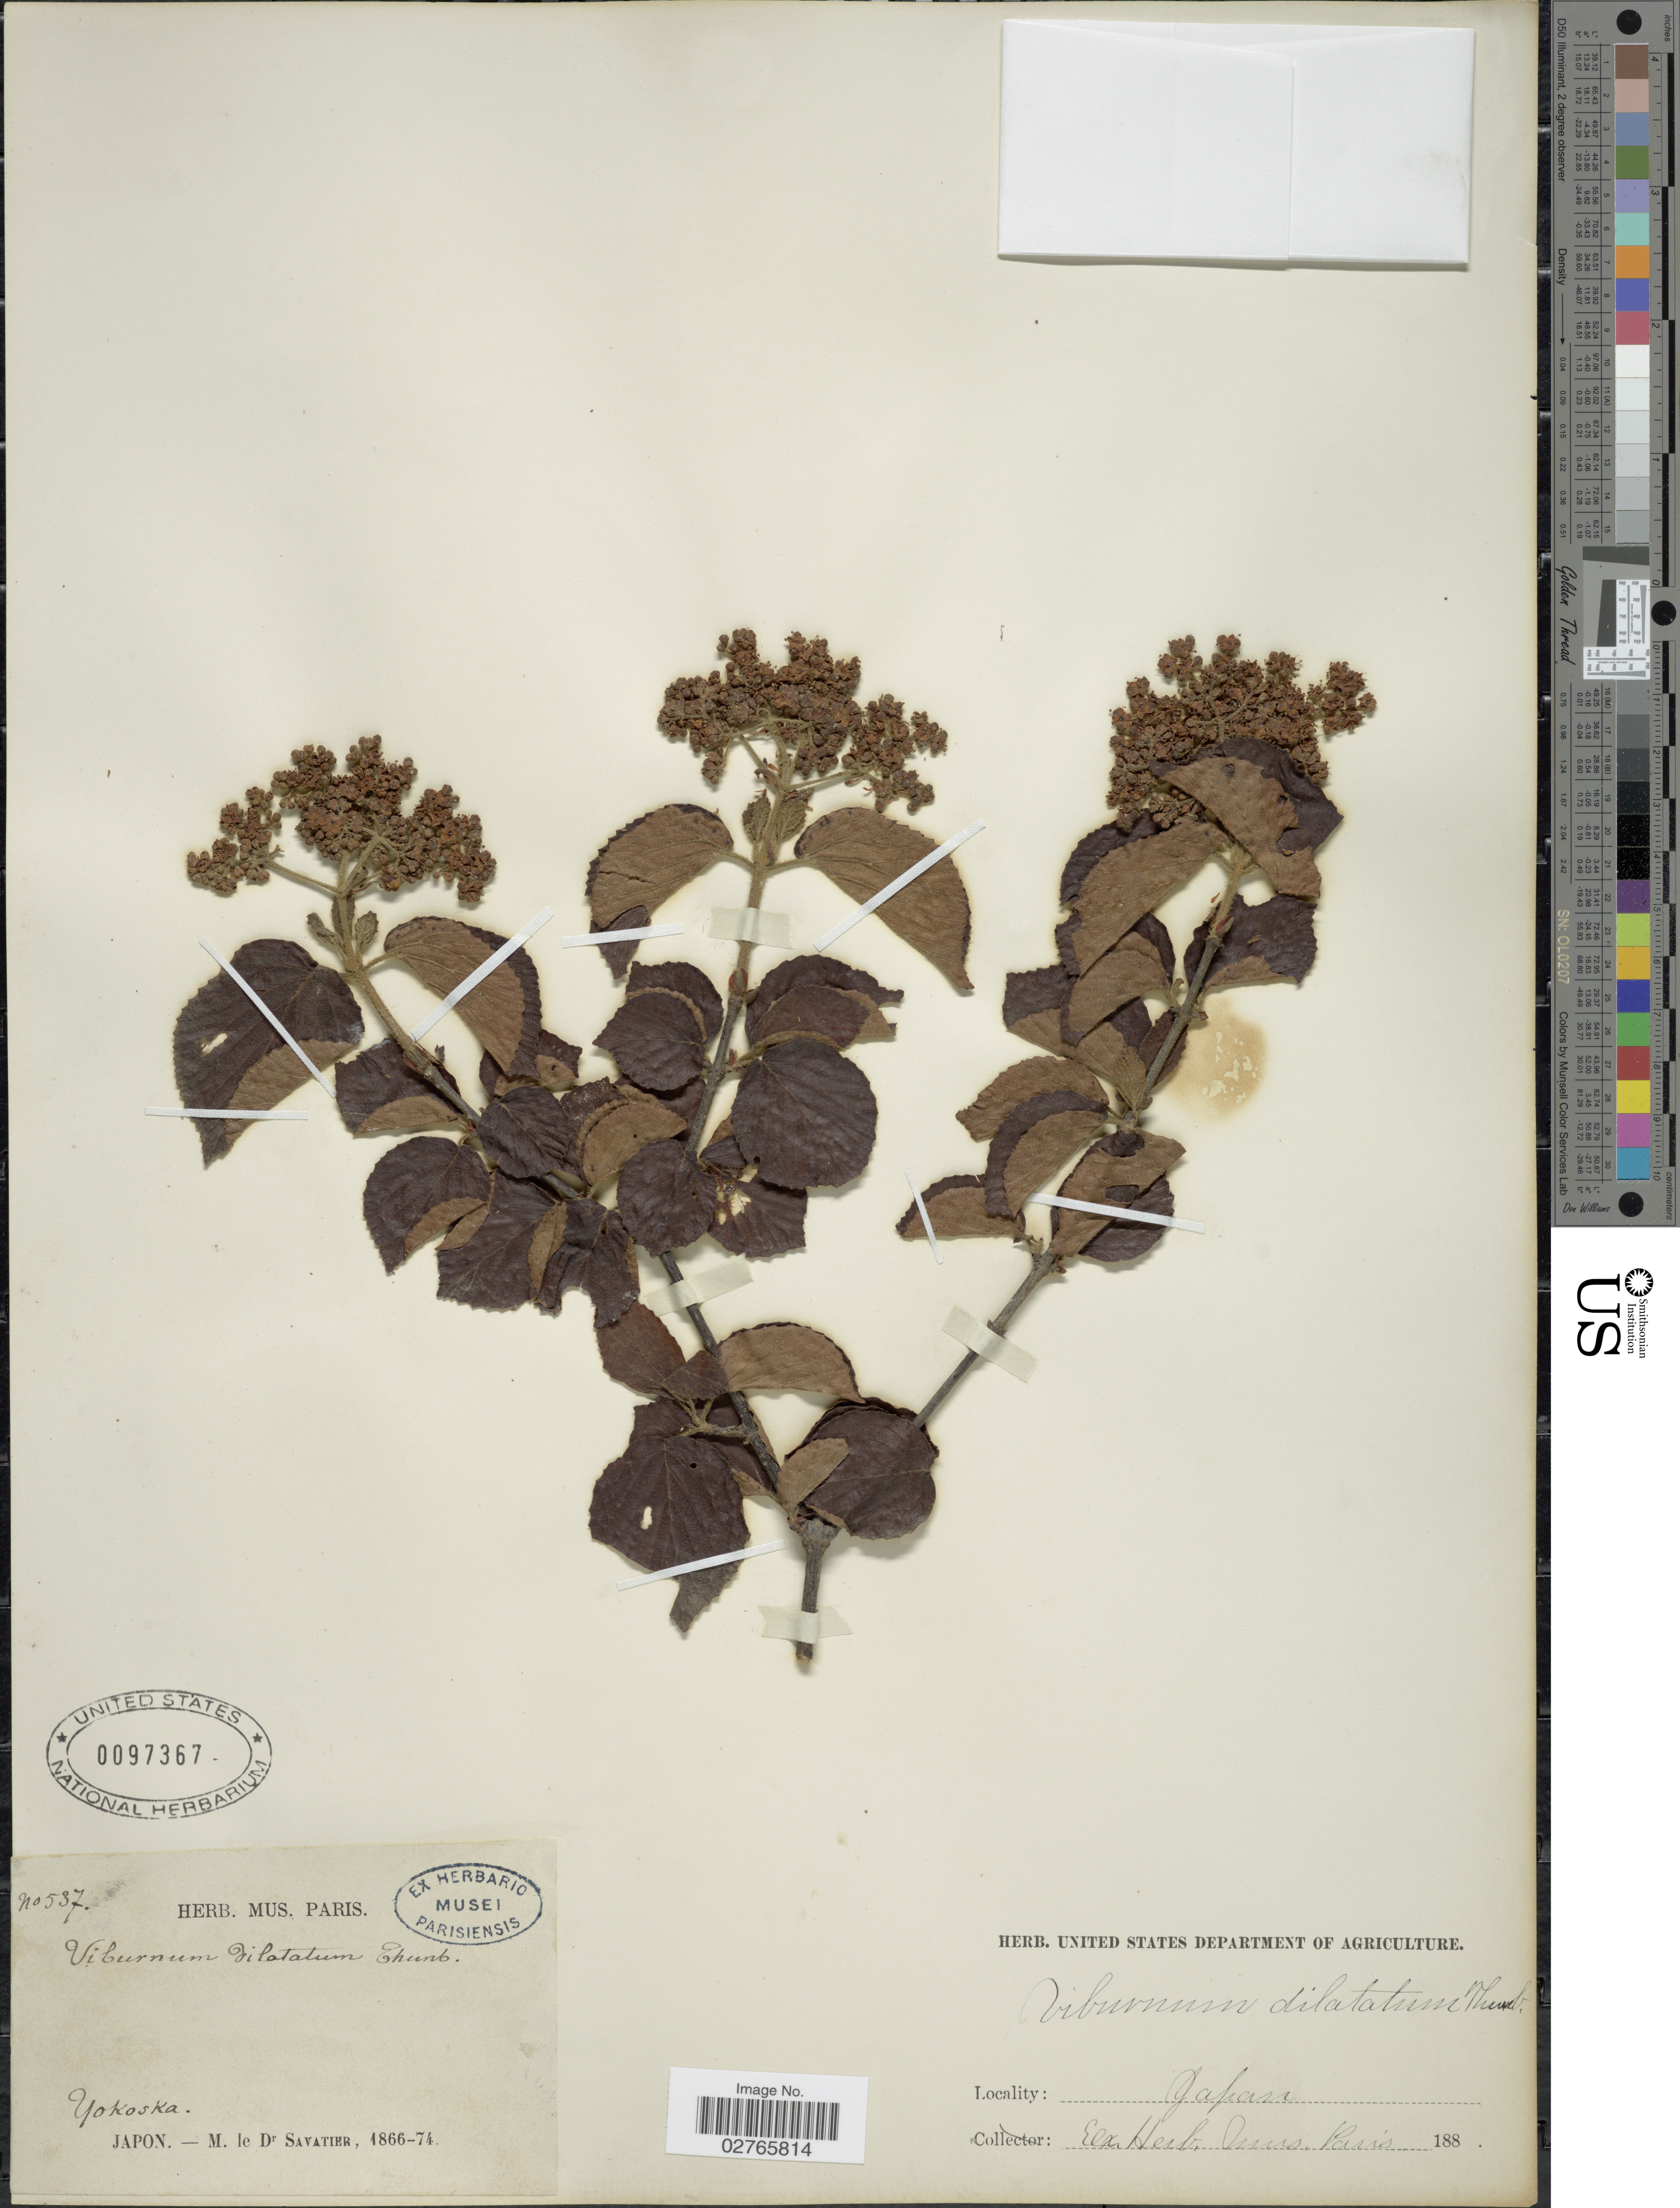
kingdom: Plantae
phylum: Tracheophyta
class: Magnoliopsida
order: Dipsacales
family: Viburnaceae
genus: Viburnum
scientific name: Viburnum dilatatum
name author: Thunb.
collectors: Savatier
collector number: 537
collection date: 1866/1874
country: Japan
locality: Yokoska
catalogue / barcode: US 97367